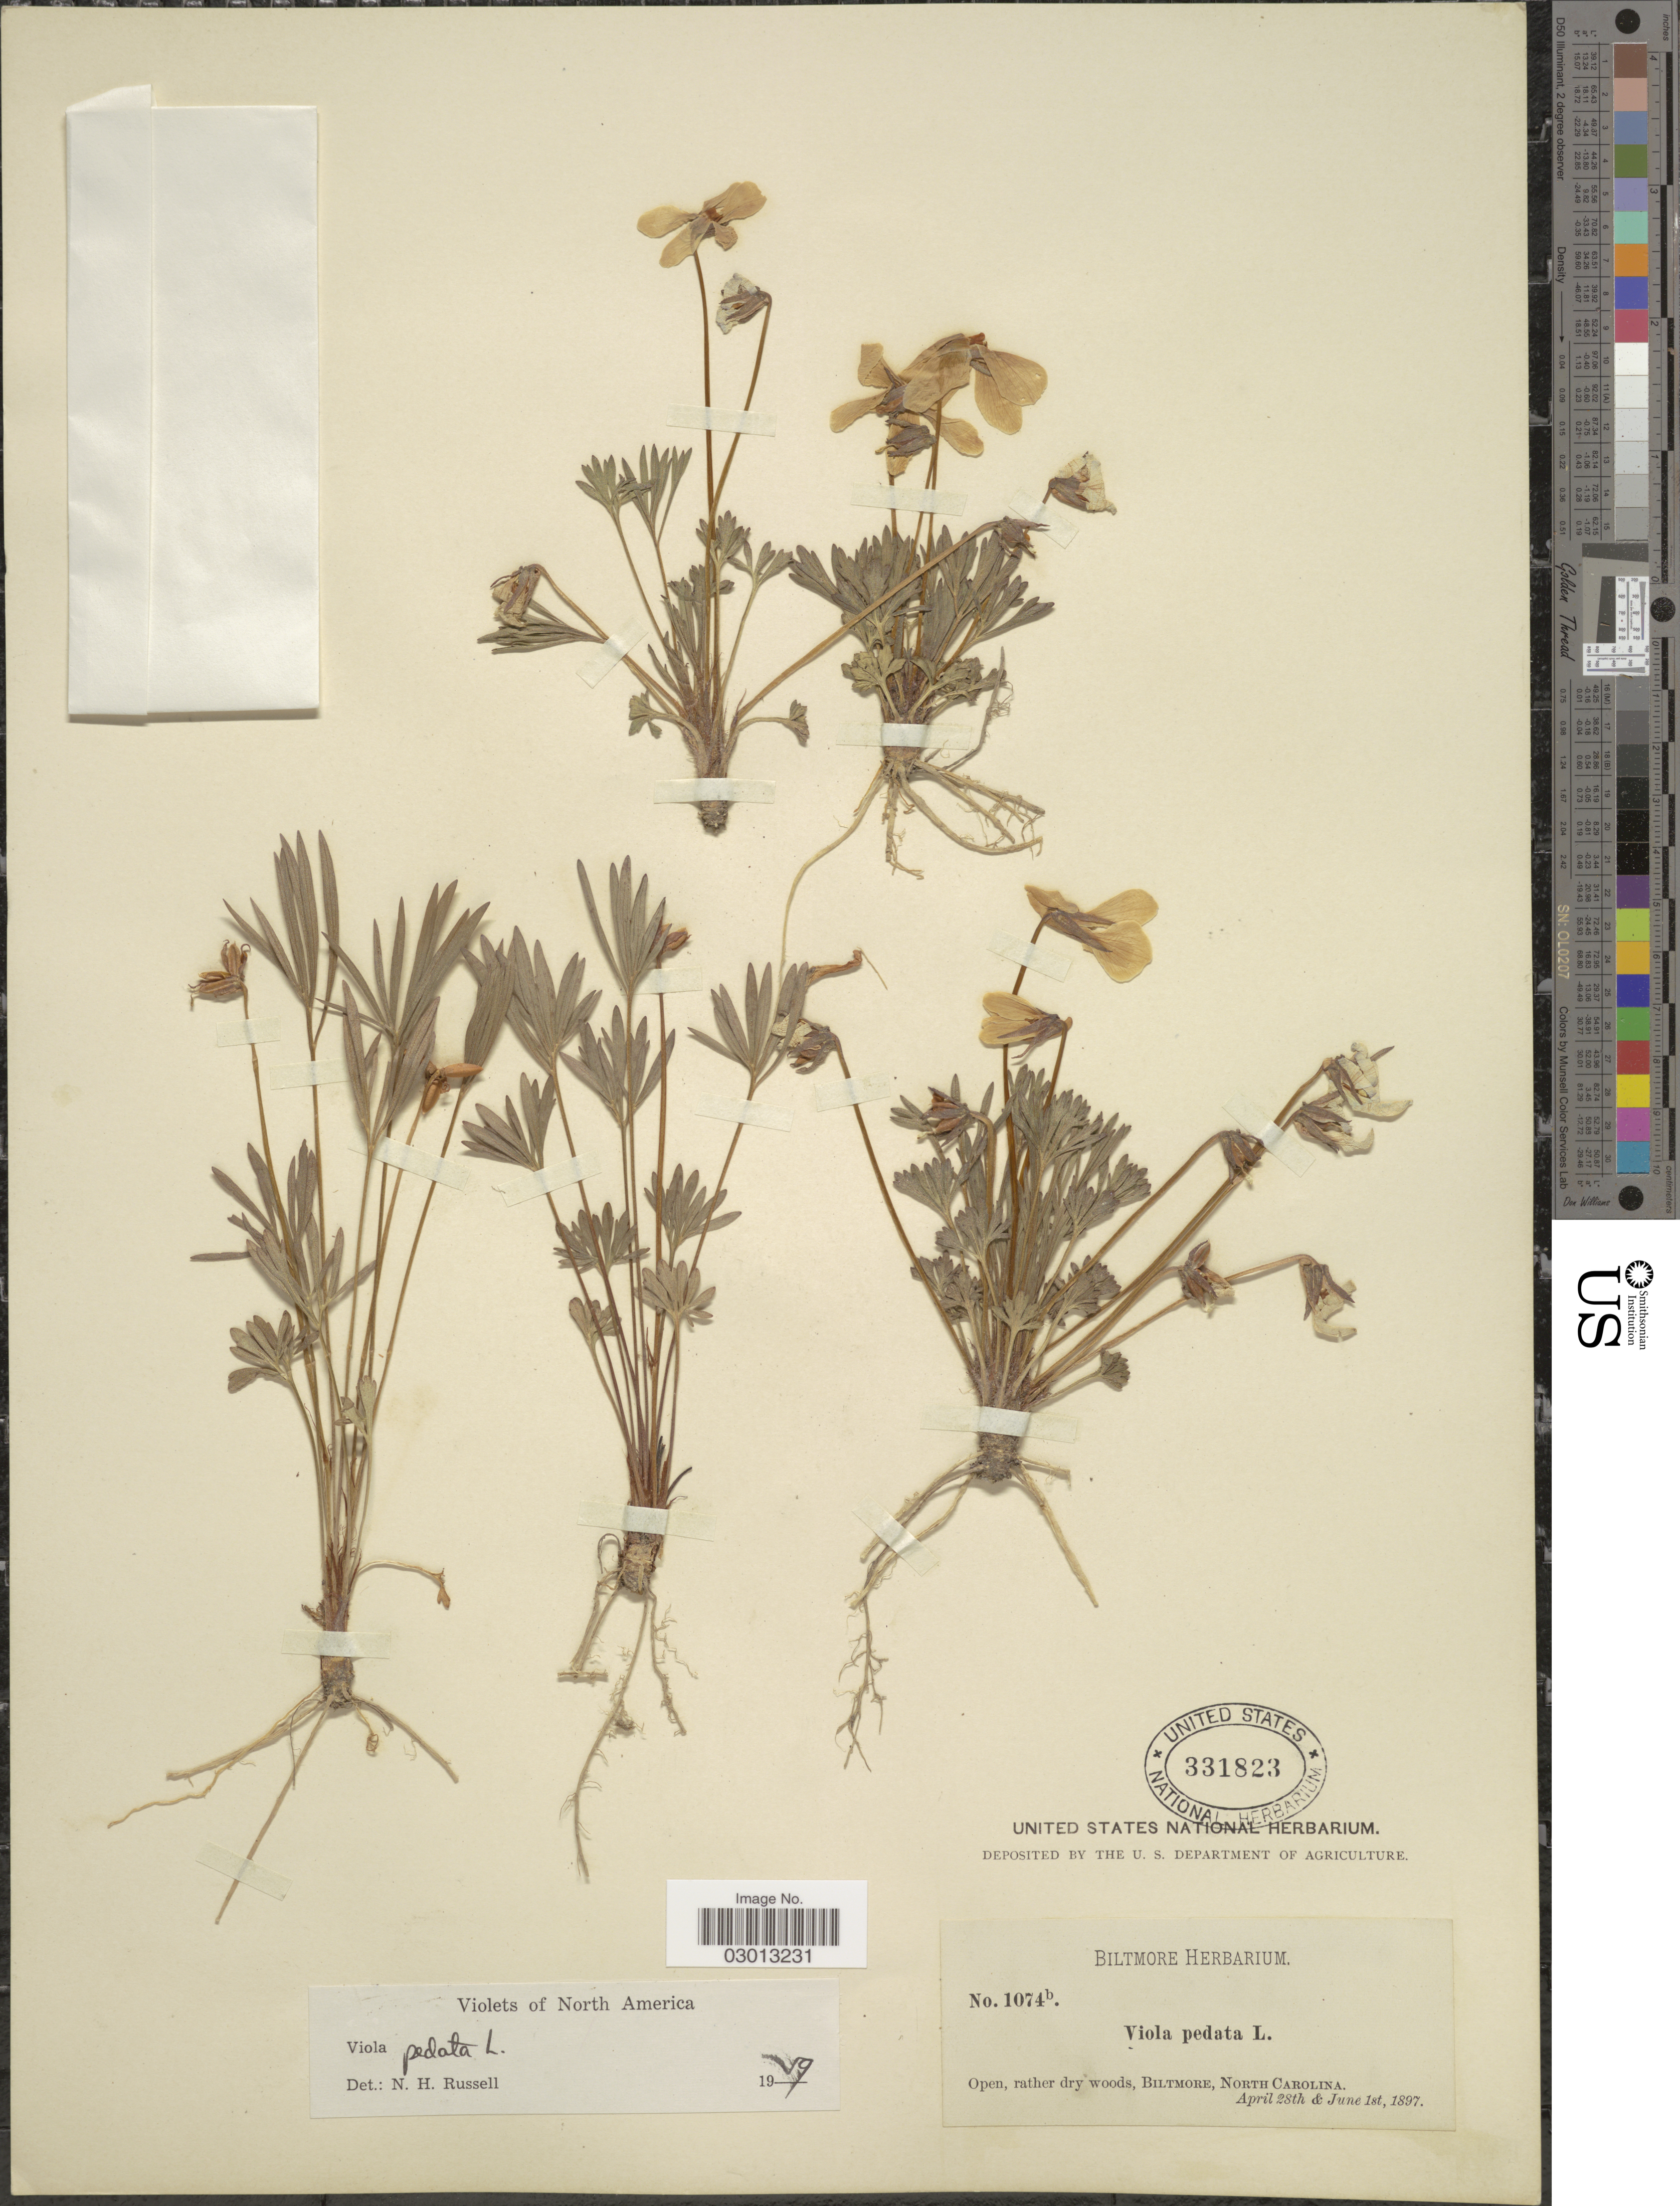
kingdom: Plantae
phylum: Tracheophyta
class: Magnoliopsida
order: Malpighiales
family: Violaceae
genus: Viola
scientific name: Viola pedata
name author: L.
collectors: ex herb. Biltmore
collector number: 1074b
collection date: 1897-04-28/1897-06-01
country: United States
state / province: North Carolina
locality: Biltmore.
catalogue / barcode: US 331823